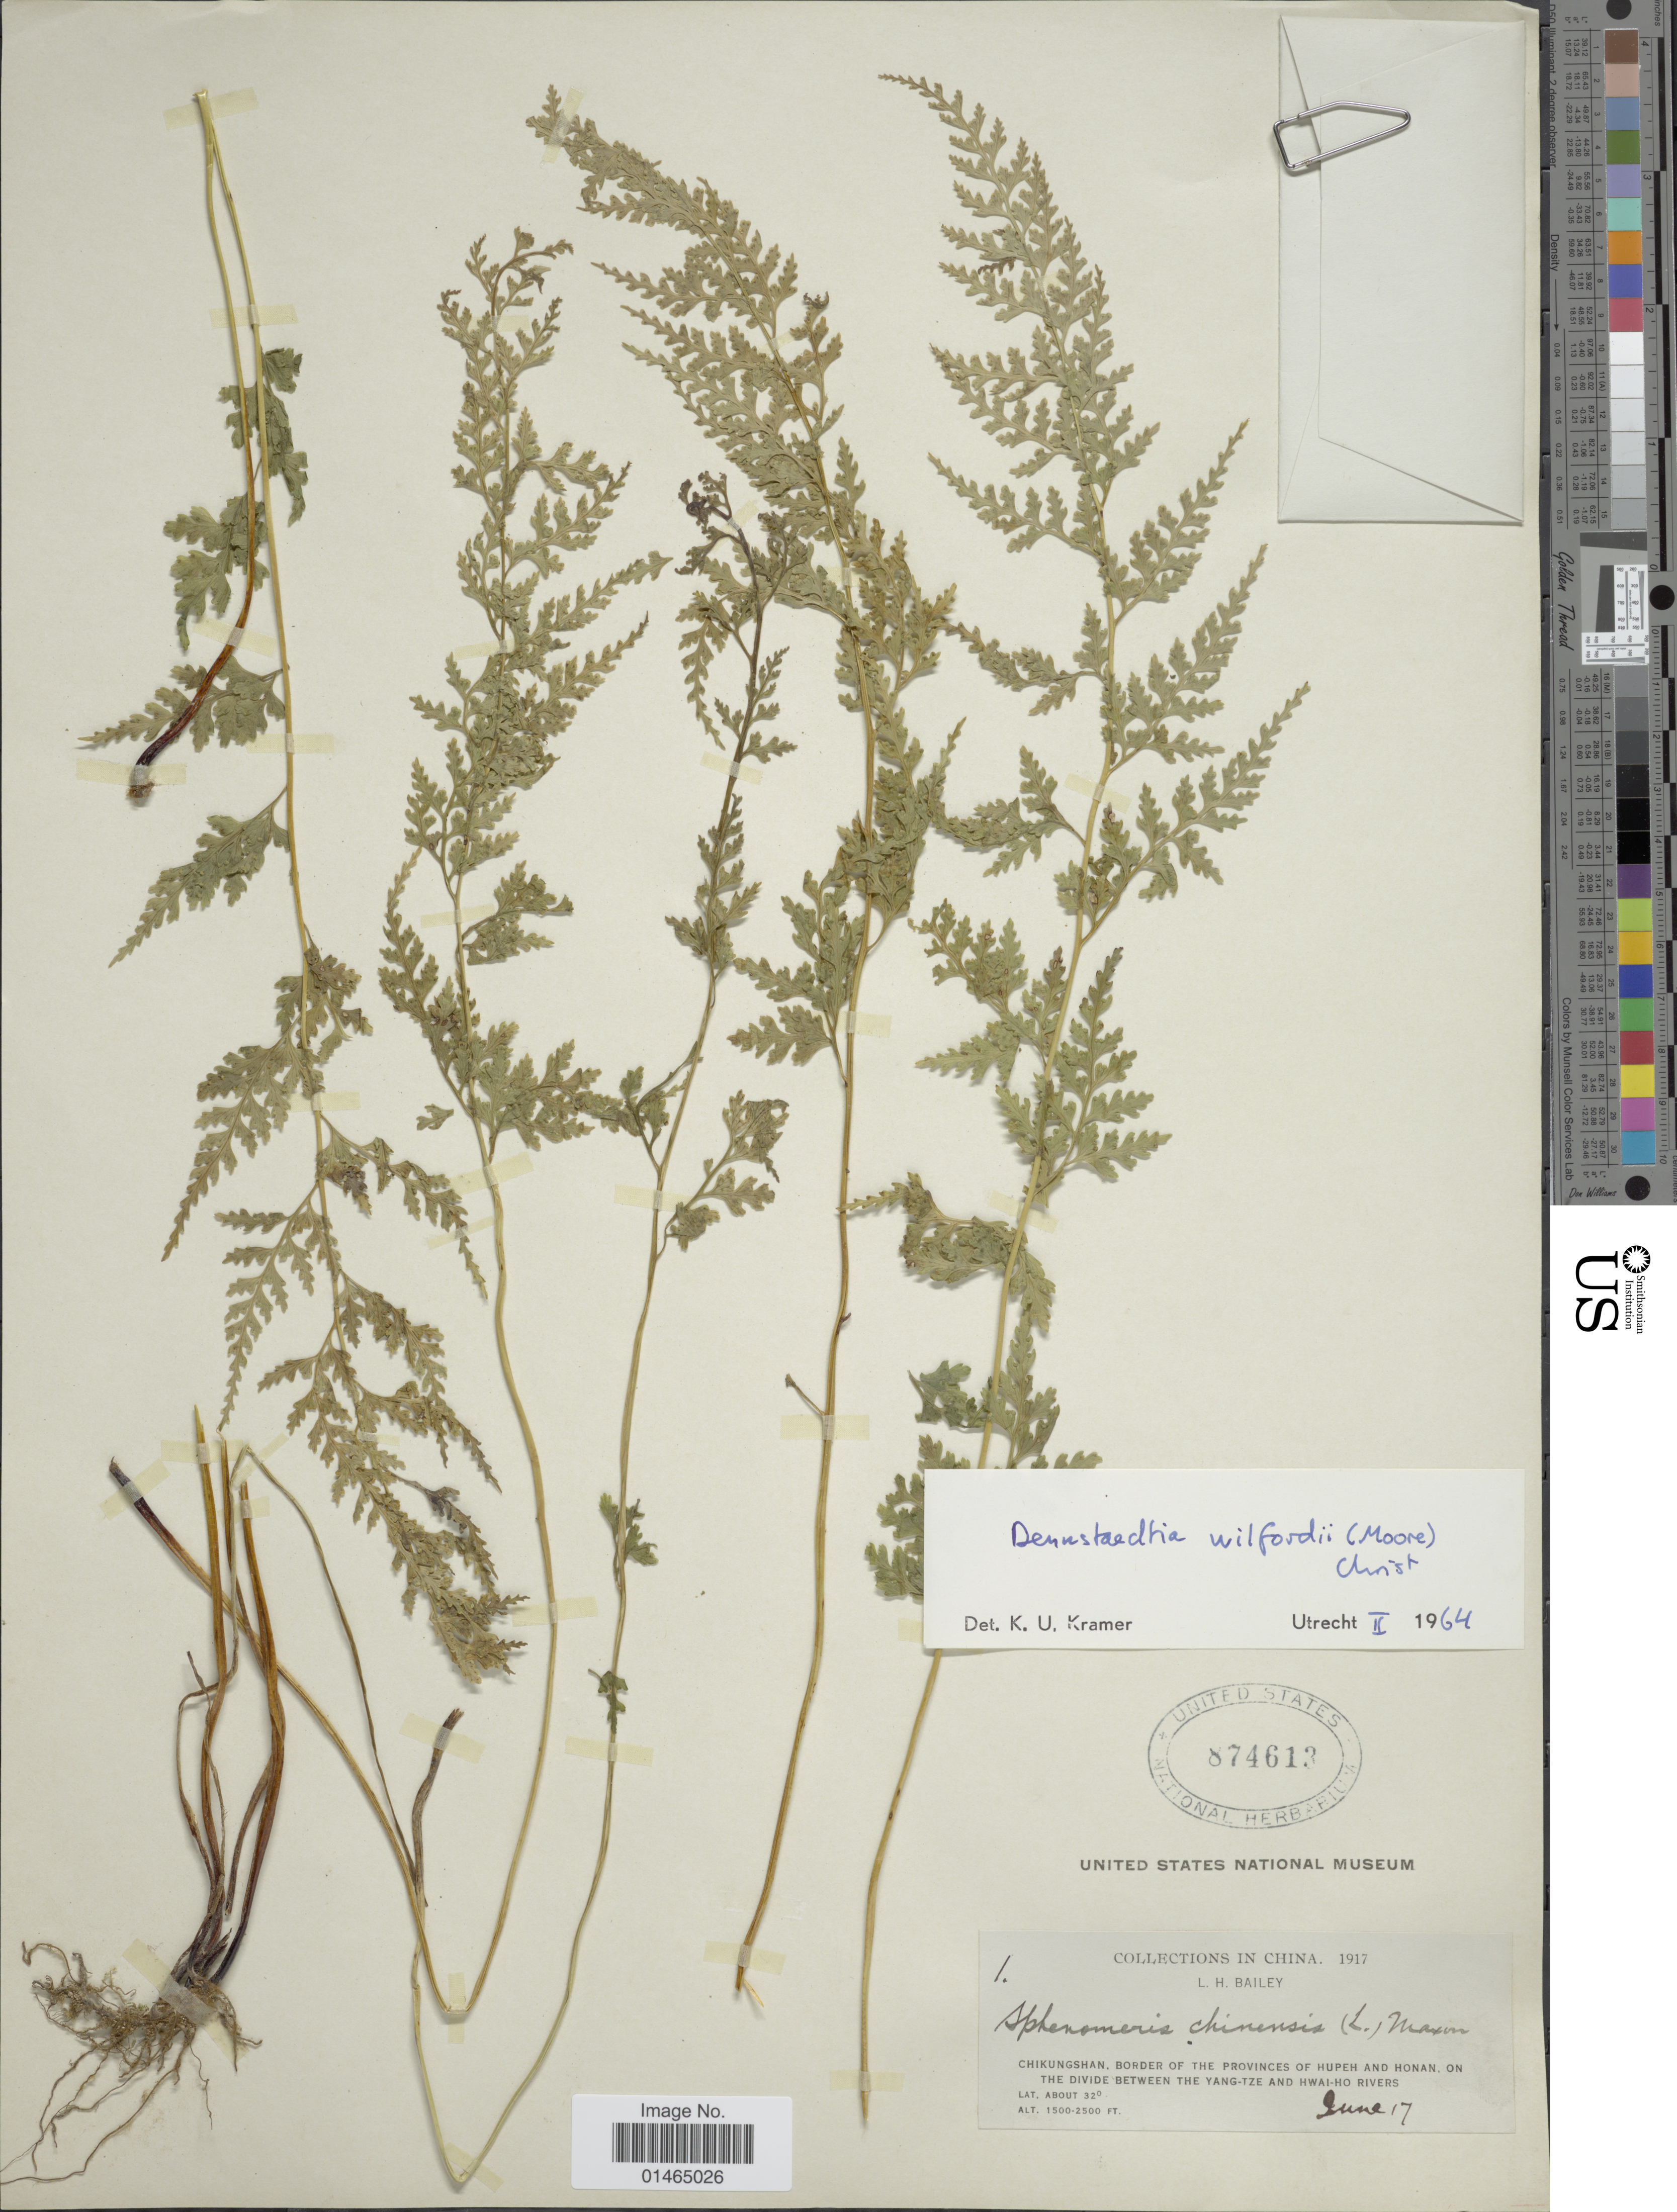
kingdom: Plantae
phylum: Tracheophyta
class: Polypodiopsida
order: Polypodiales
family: Dennstaedtiaceae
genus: Dennstaedtia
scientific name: Dennstaedtia wilfordii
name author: (T. Moore) Christ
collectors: L. H. Bailey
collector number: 1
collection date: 1917-06-17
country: China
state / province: Hubei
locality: Chikungshan, border of the provinces of Hupeh and Honan, on the divide between the Yang-Tze and Hwai-Ho rivers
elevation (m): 457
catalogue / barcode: US 874613